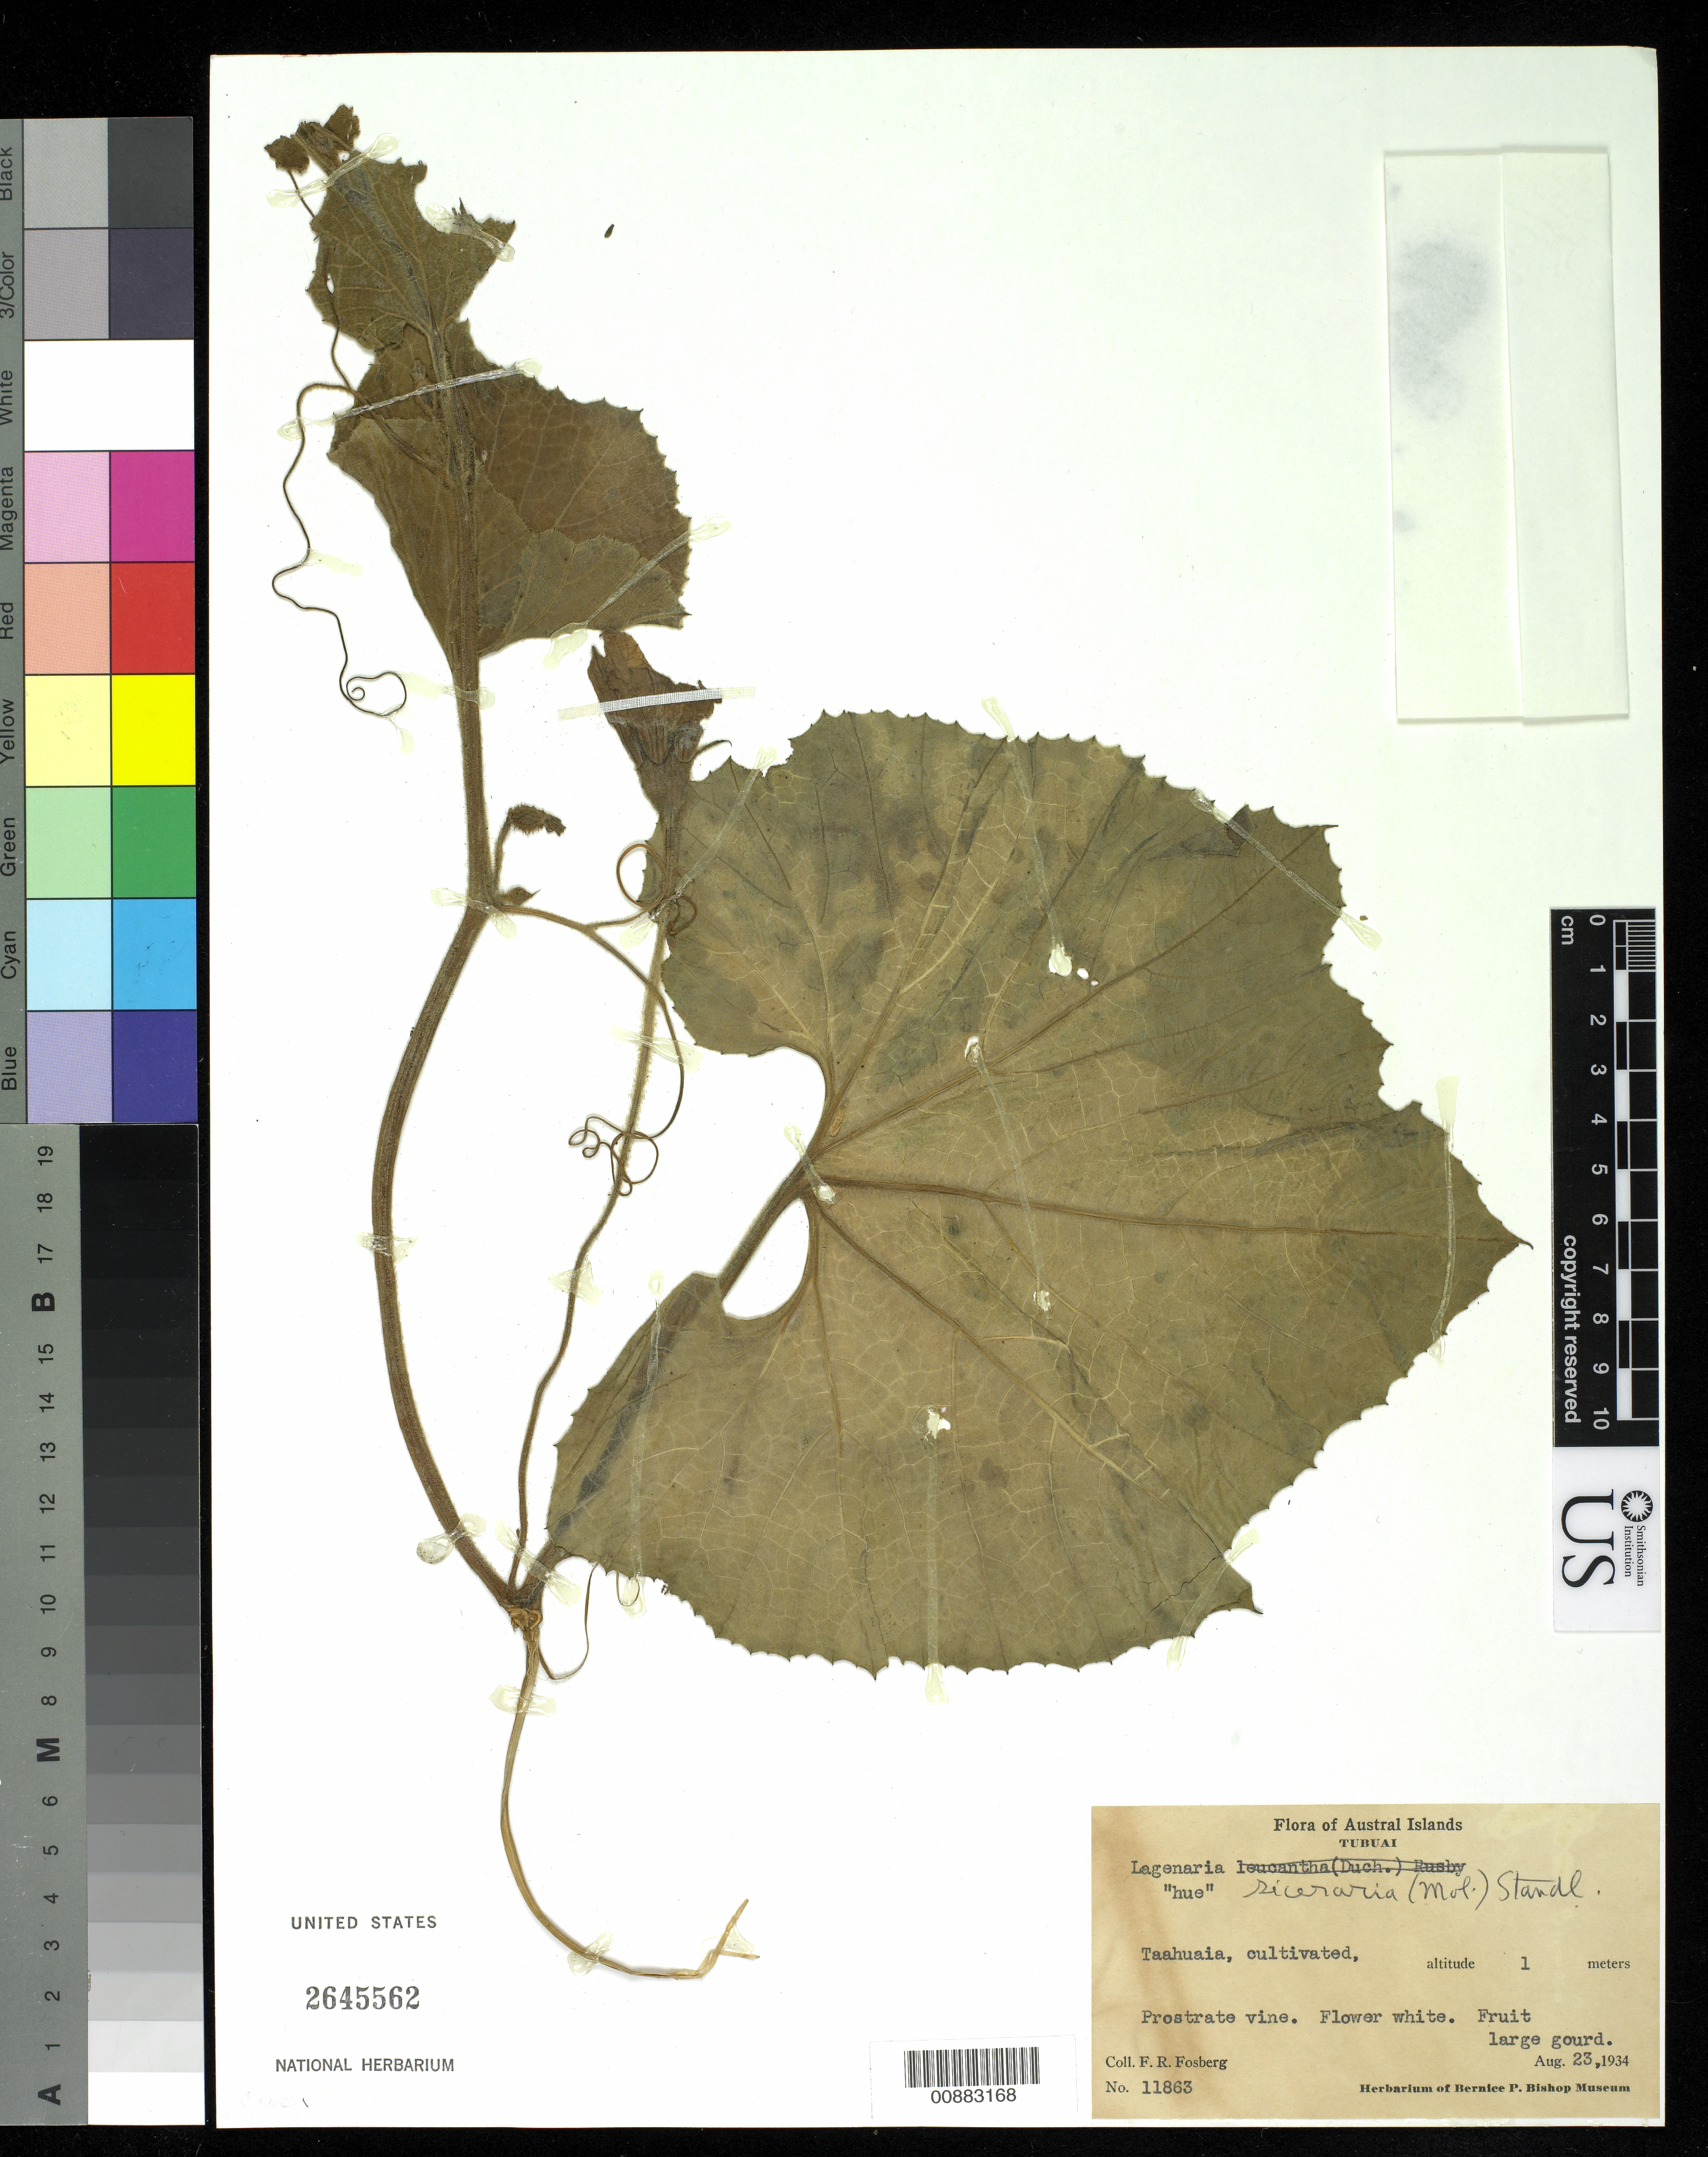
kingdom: Plantae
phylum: Tracheophyta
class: Magnoliopsida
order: Cucurbitales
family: Cucurbitaceae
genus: Lagenaria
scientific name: Lagenaria siceraria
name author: (Molina) Standl.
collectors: F. R. Fosberg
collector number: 11863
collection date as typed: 23 Aug 1934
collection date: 1934-08-23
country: French Polynesia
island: Tubuai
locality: Taahuaia, cultivated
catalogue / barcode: US 2645562